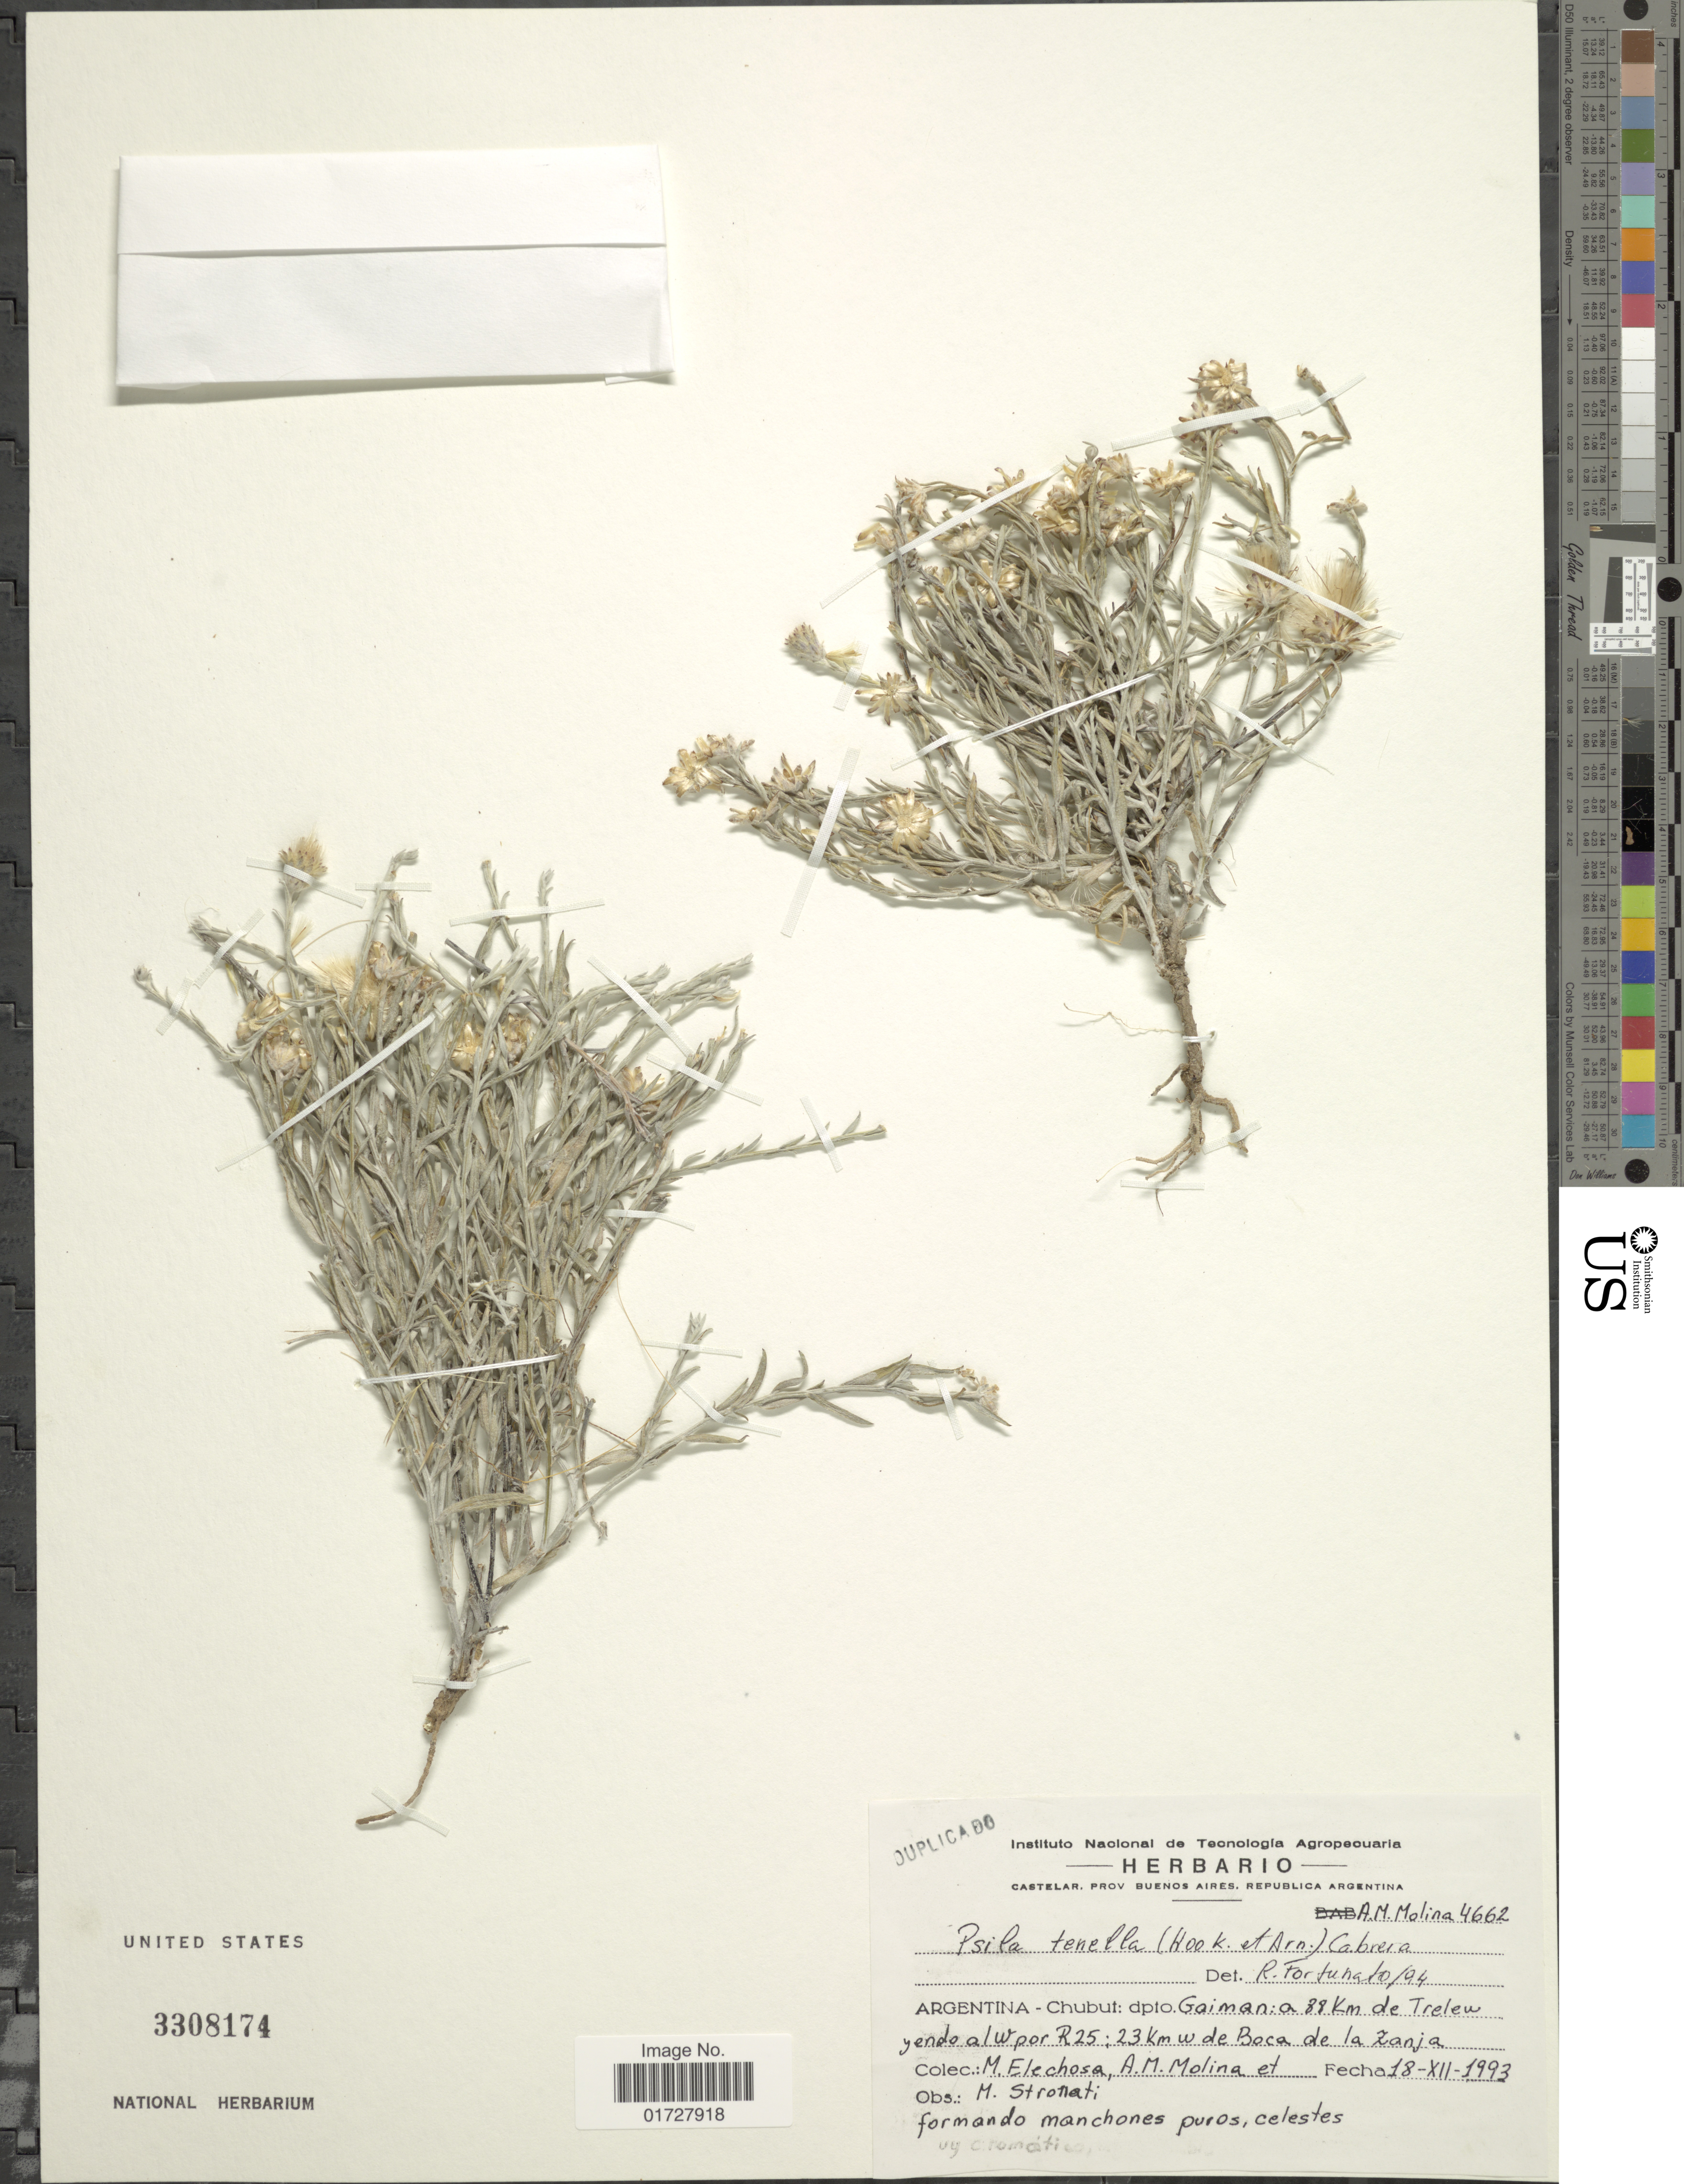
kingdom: Plantae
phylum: Tracheophyta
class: Magnoliopsida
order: Asterales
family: Asteraceae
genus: Baccharis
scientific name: Baccharis tenella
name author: Hook. & Arn.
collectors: M. Elechosa, A. M. Molina & M. Stronati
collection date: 1993-12-18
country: Argentina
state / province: Chubut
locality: Dpto. Gaiman, a 38 km de Trelew yendo al W por R25, 23 km W de Boca de la Zanja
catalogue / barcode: US 3308174